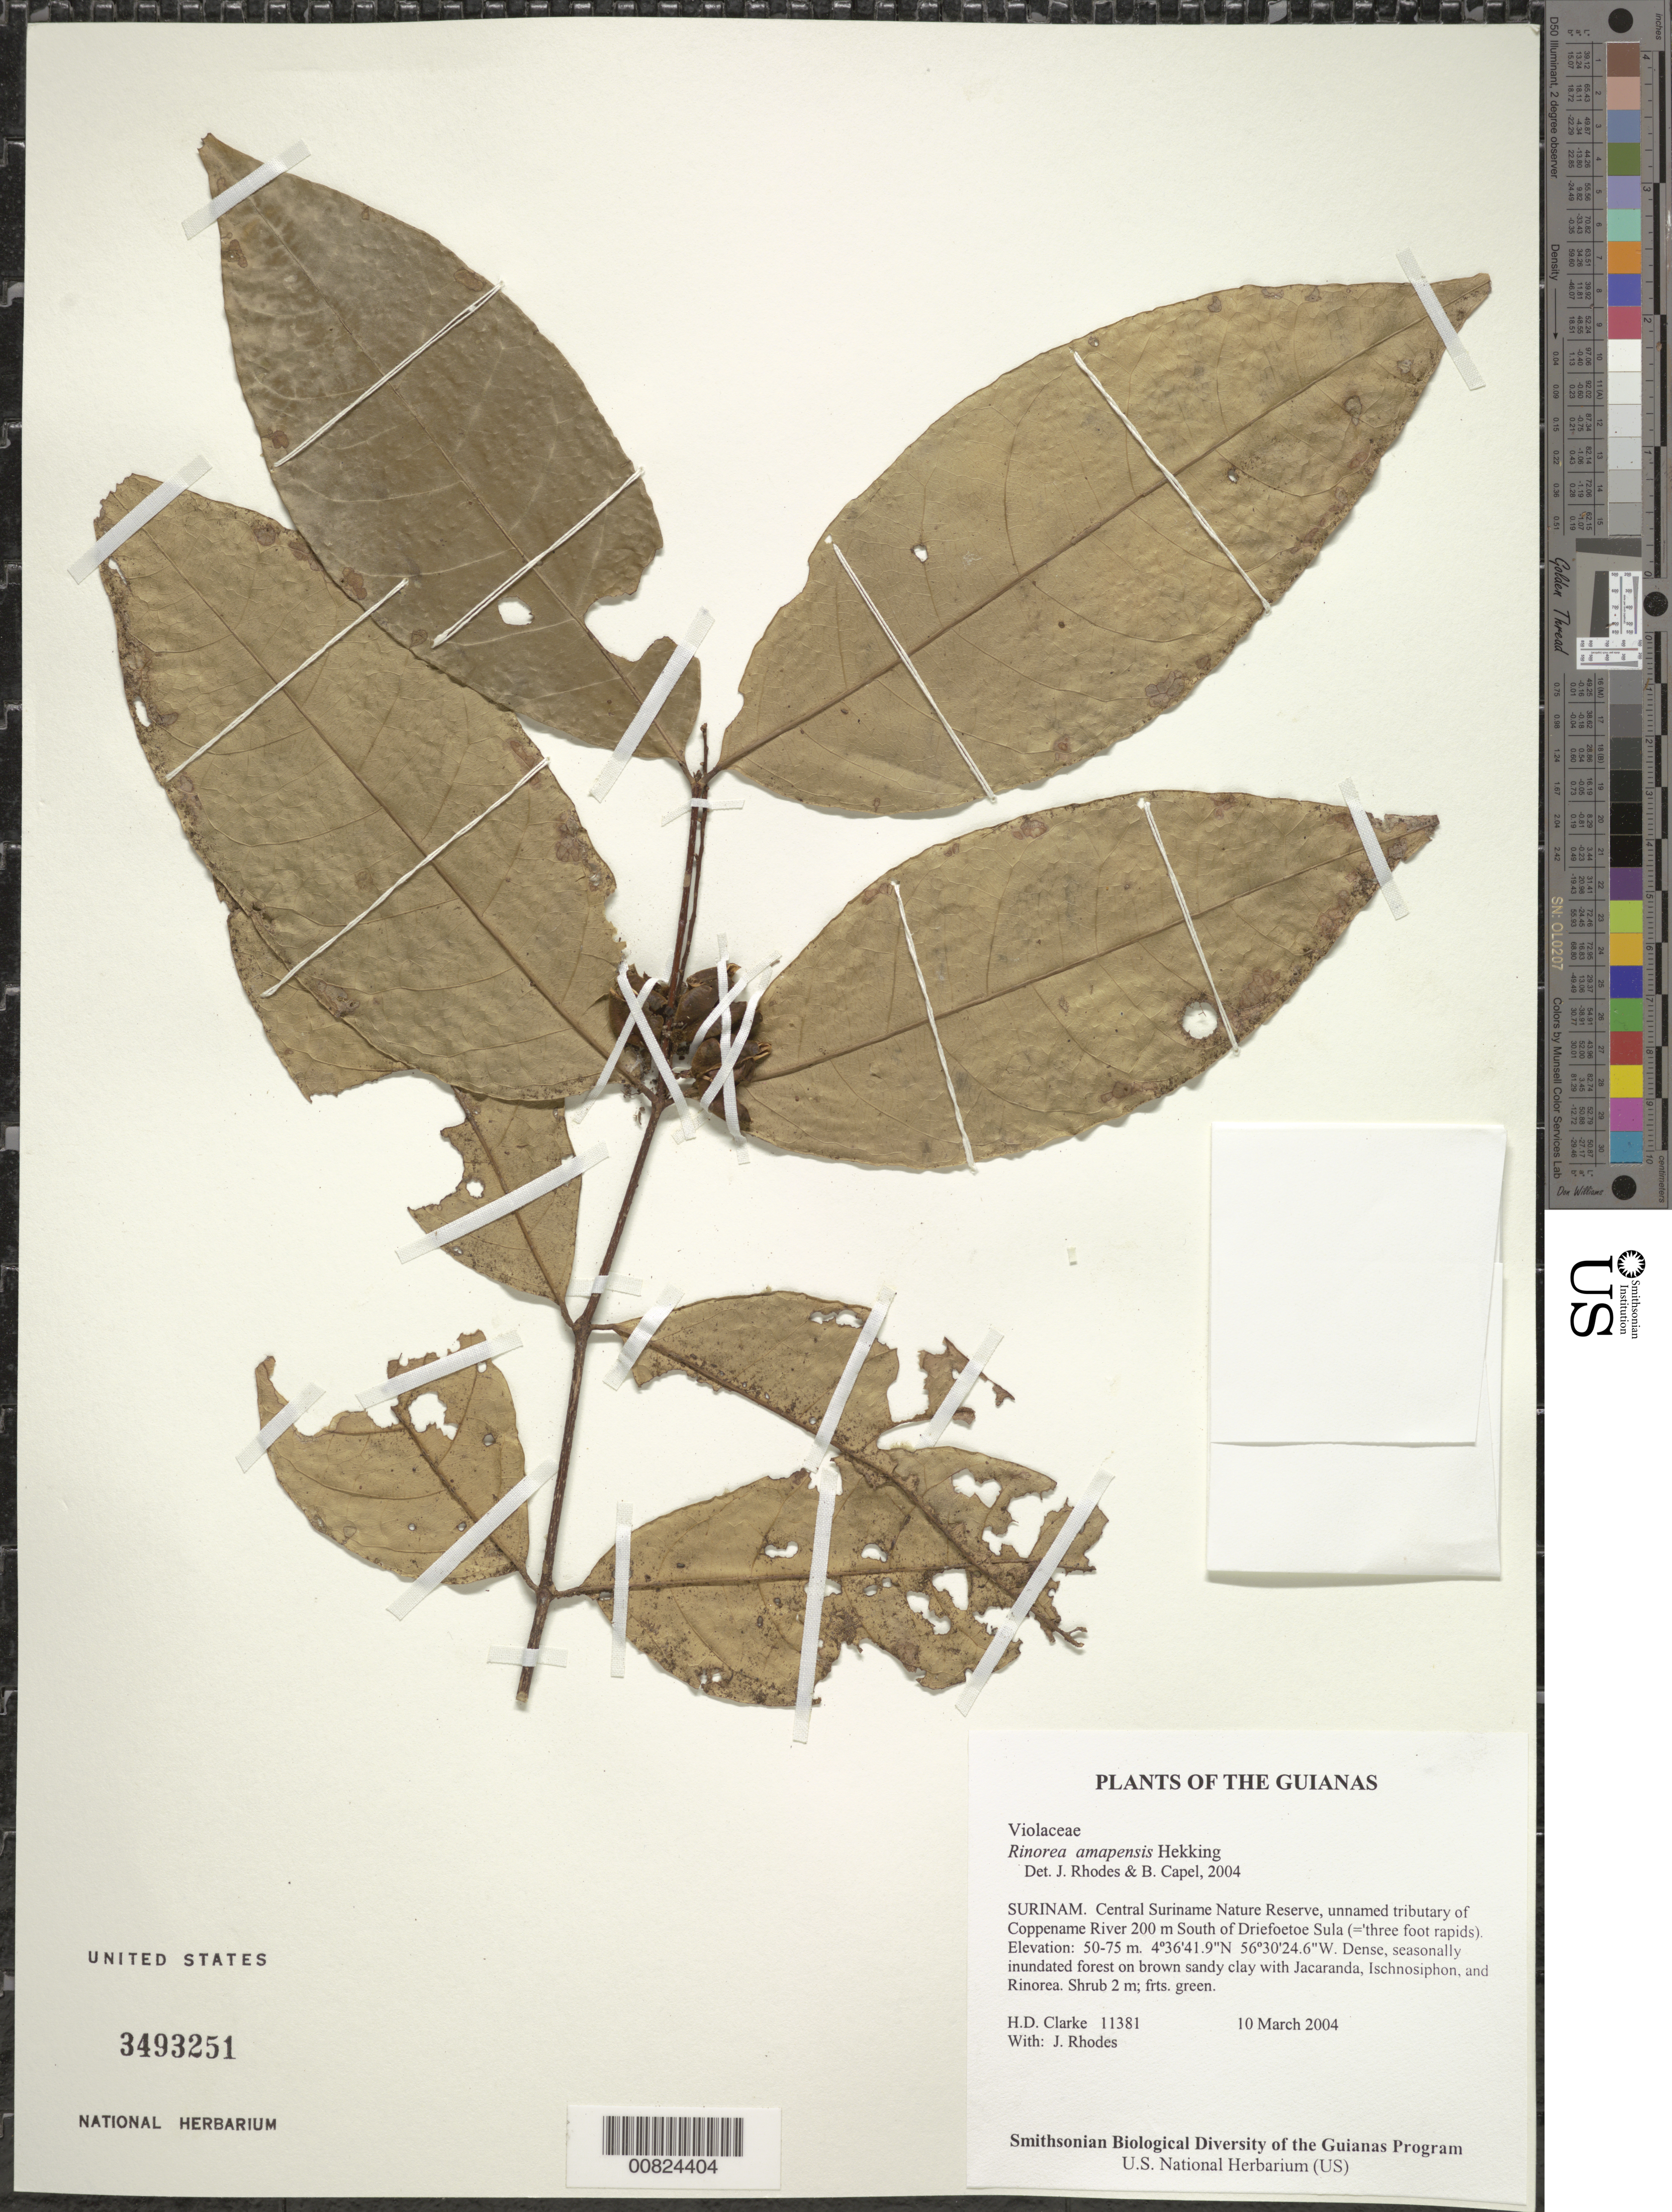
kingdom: Plantae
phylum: Tracheophyta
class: Magnoliopsida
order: Malpighiales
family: Violaceae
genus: Rinorea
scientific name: Rinorea riana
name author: Kuntze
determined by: Hoyos-Gomez, S. E.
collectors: H. D. Clarke & J. Rhodes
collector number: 11381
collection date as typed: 10 March 2004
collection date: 2004-03-10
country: Suriname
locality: Central Suriname Nature Reserve, unnamed tributary of Coppename River 200 m South of Driefoetoe Sula (='three foot rapids)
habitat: Dense, seasonally inundated forest on brown sandy clay with Jacaranda, Ischnosiphon, and Rinorea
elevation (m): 50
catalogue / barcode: US 3493251